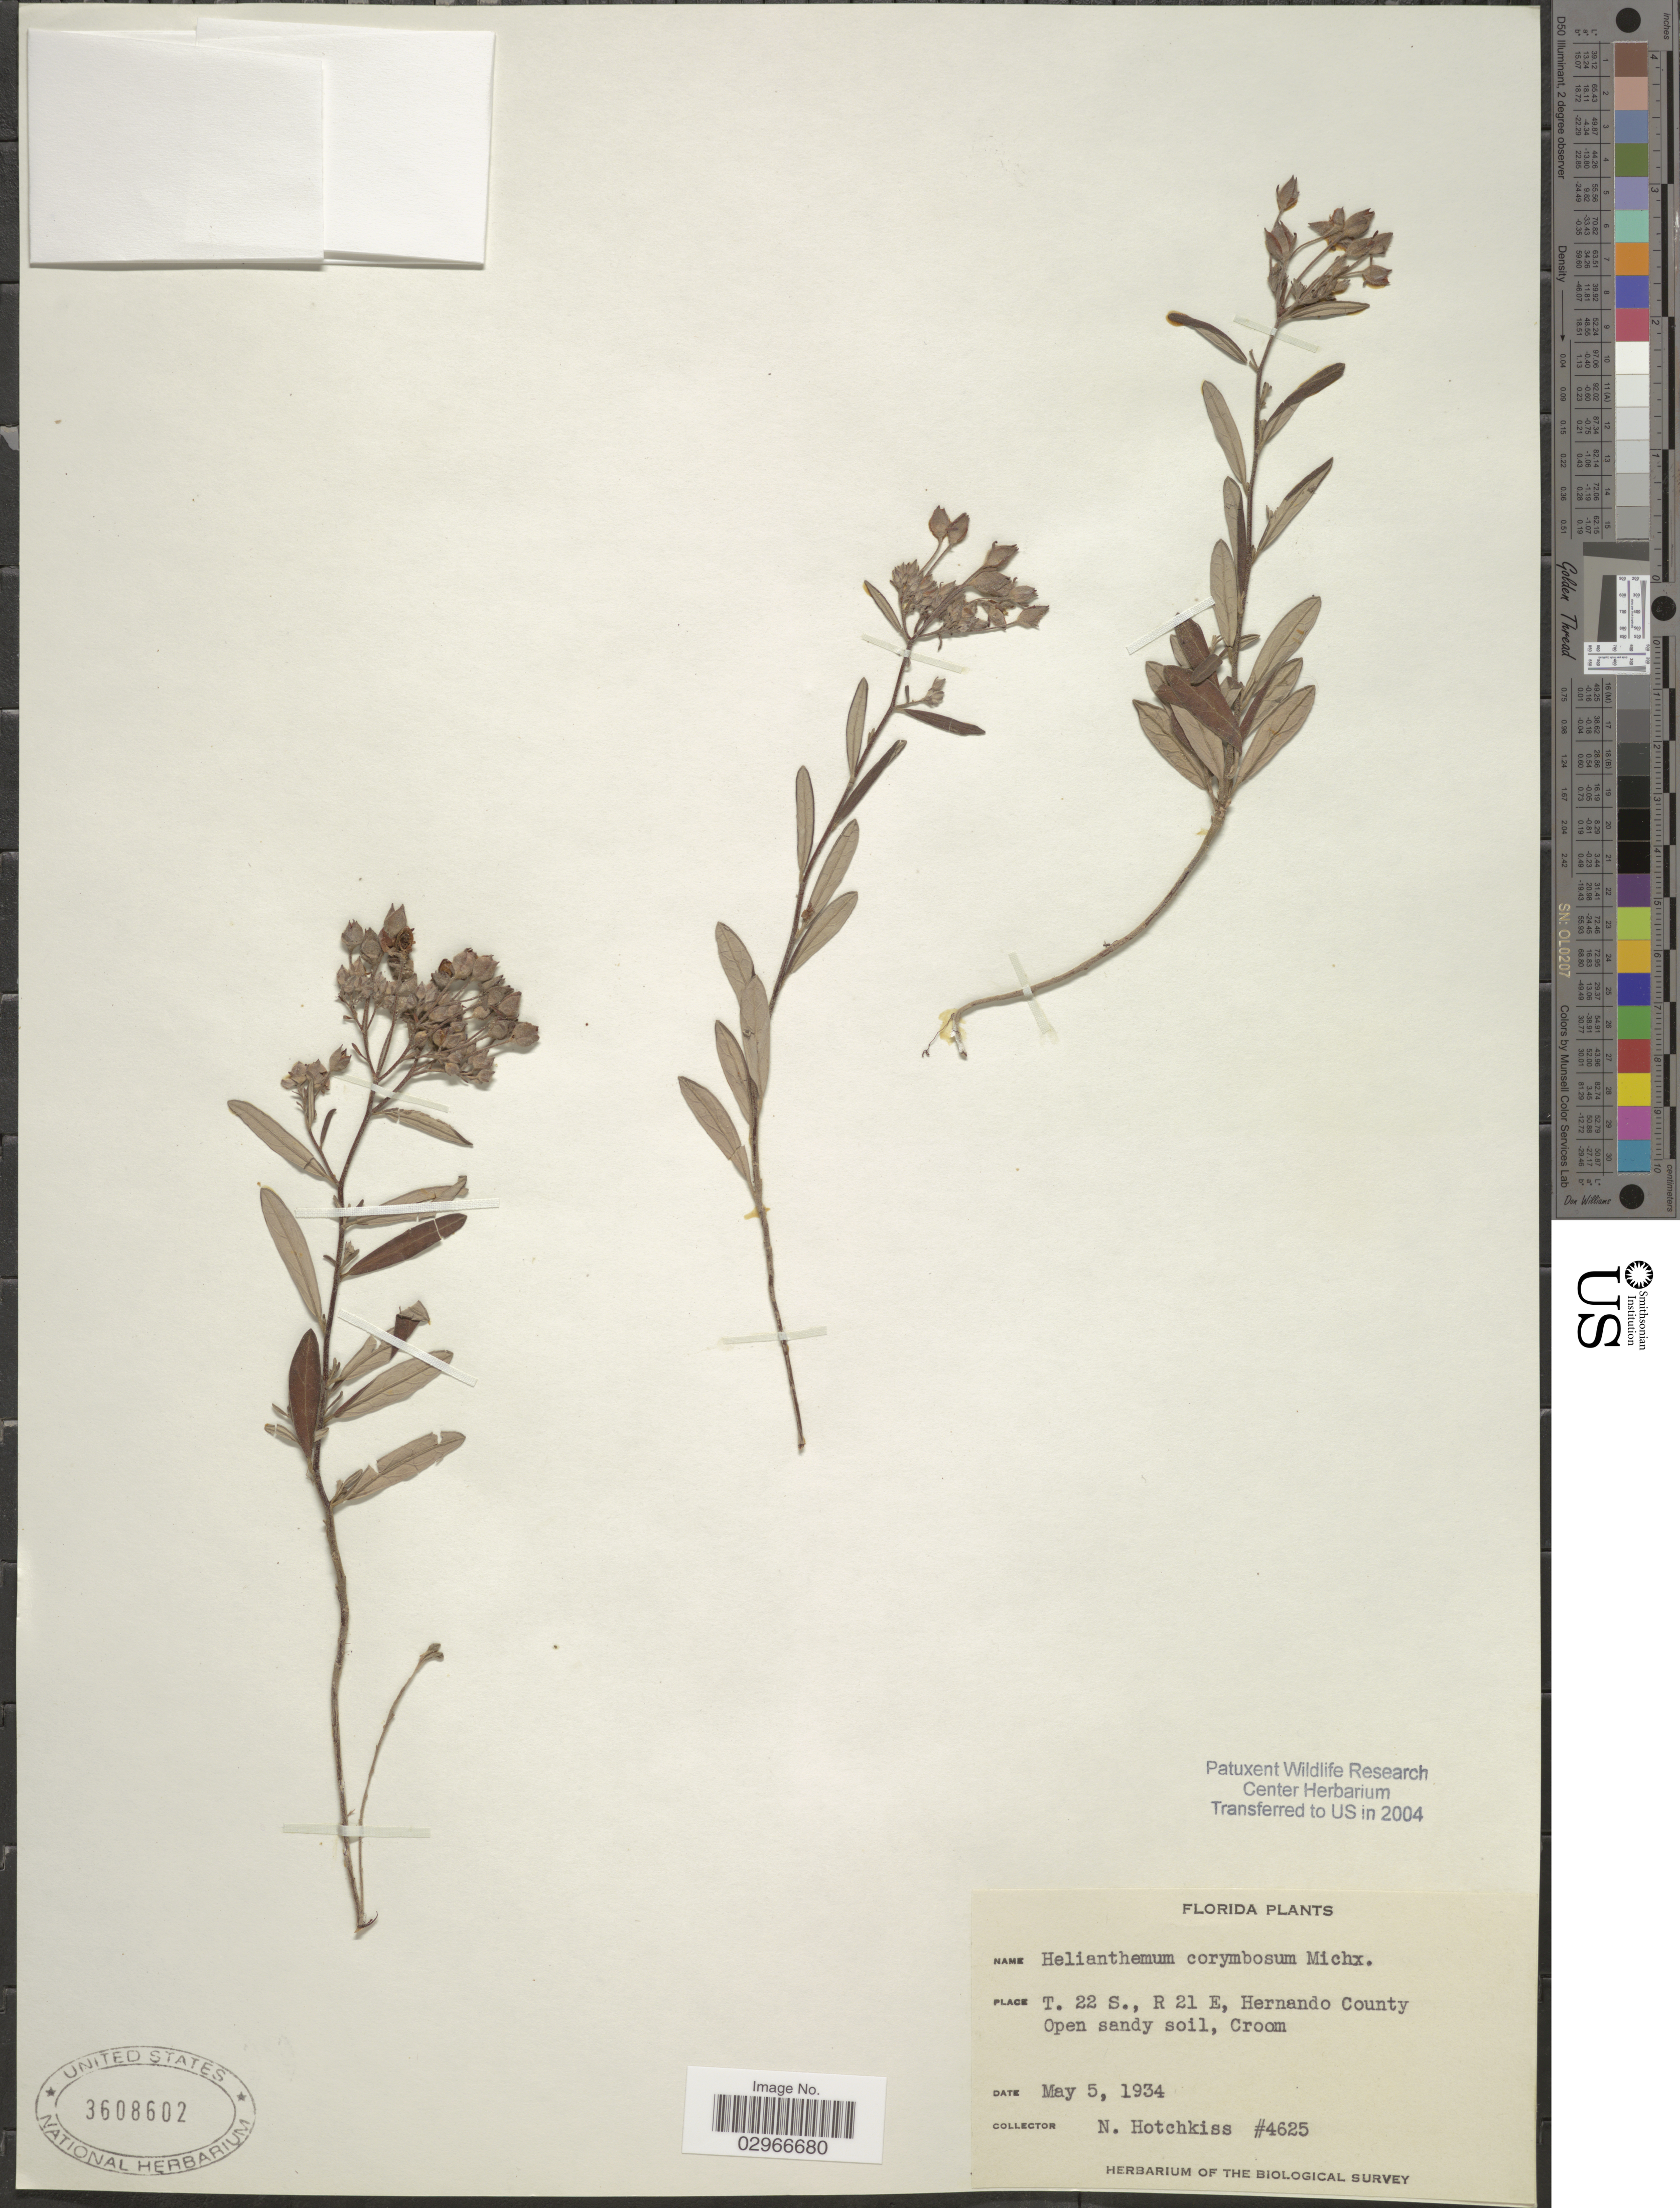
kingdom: Plantae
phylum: Tracheophyta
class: Magnoliopsida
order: Malvales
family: Cistaceae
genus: Helianthemum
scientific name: Helianthemum corymbosum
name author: Michx.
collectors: N. Hotchkiss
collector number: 4625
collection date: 1934-05-05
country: United States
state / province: Florida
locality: T22S, R21E, Hernando County.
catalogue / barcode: US 3608602